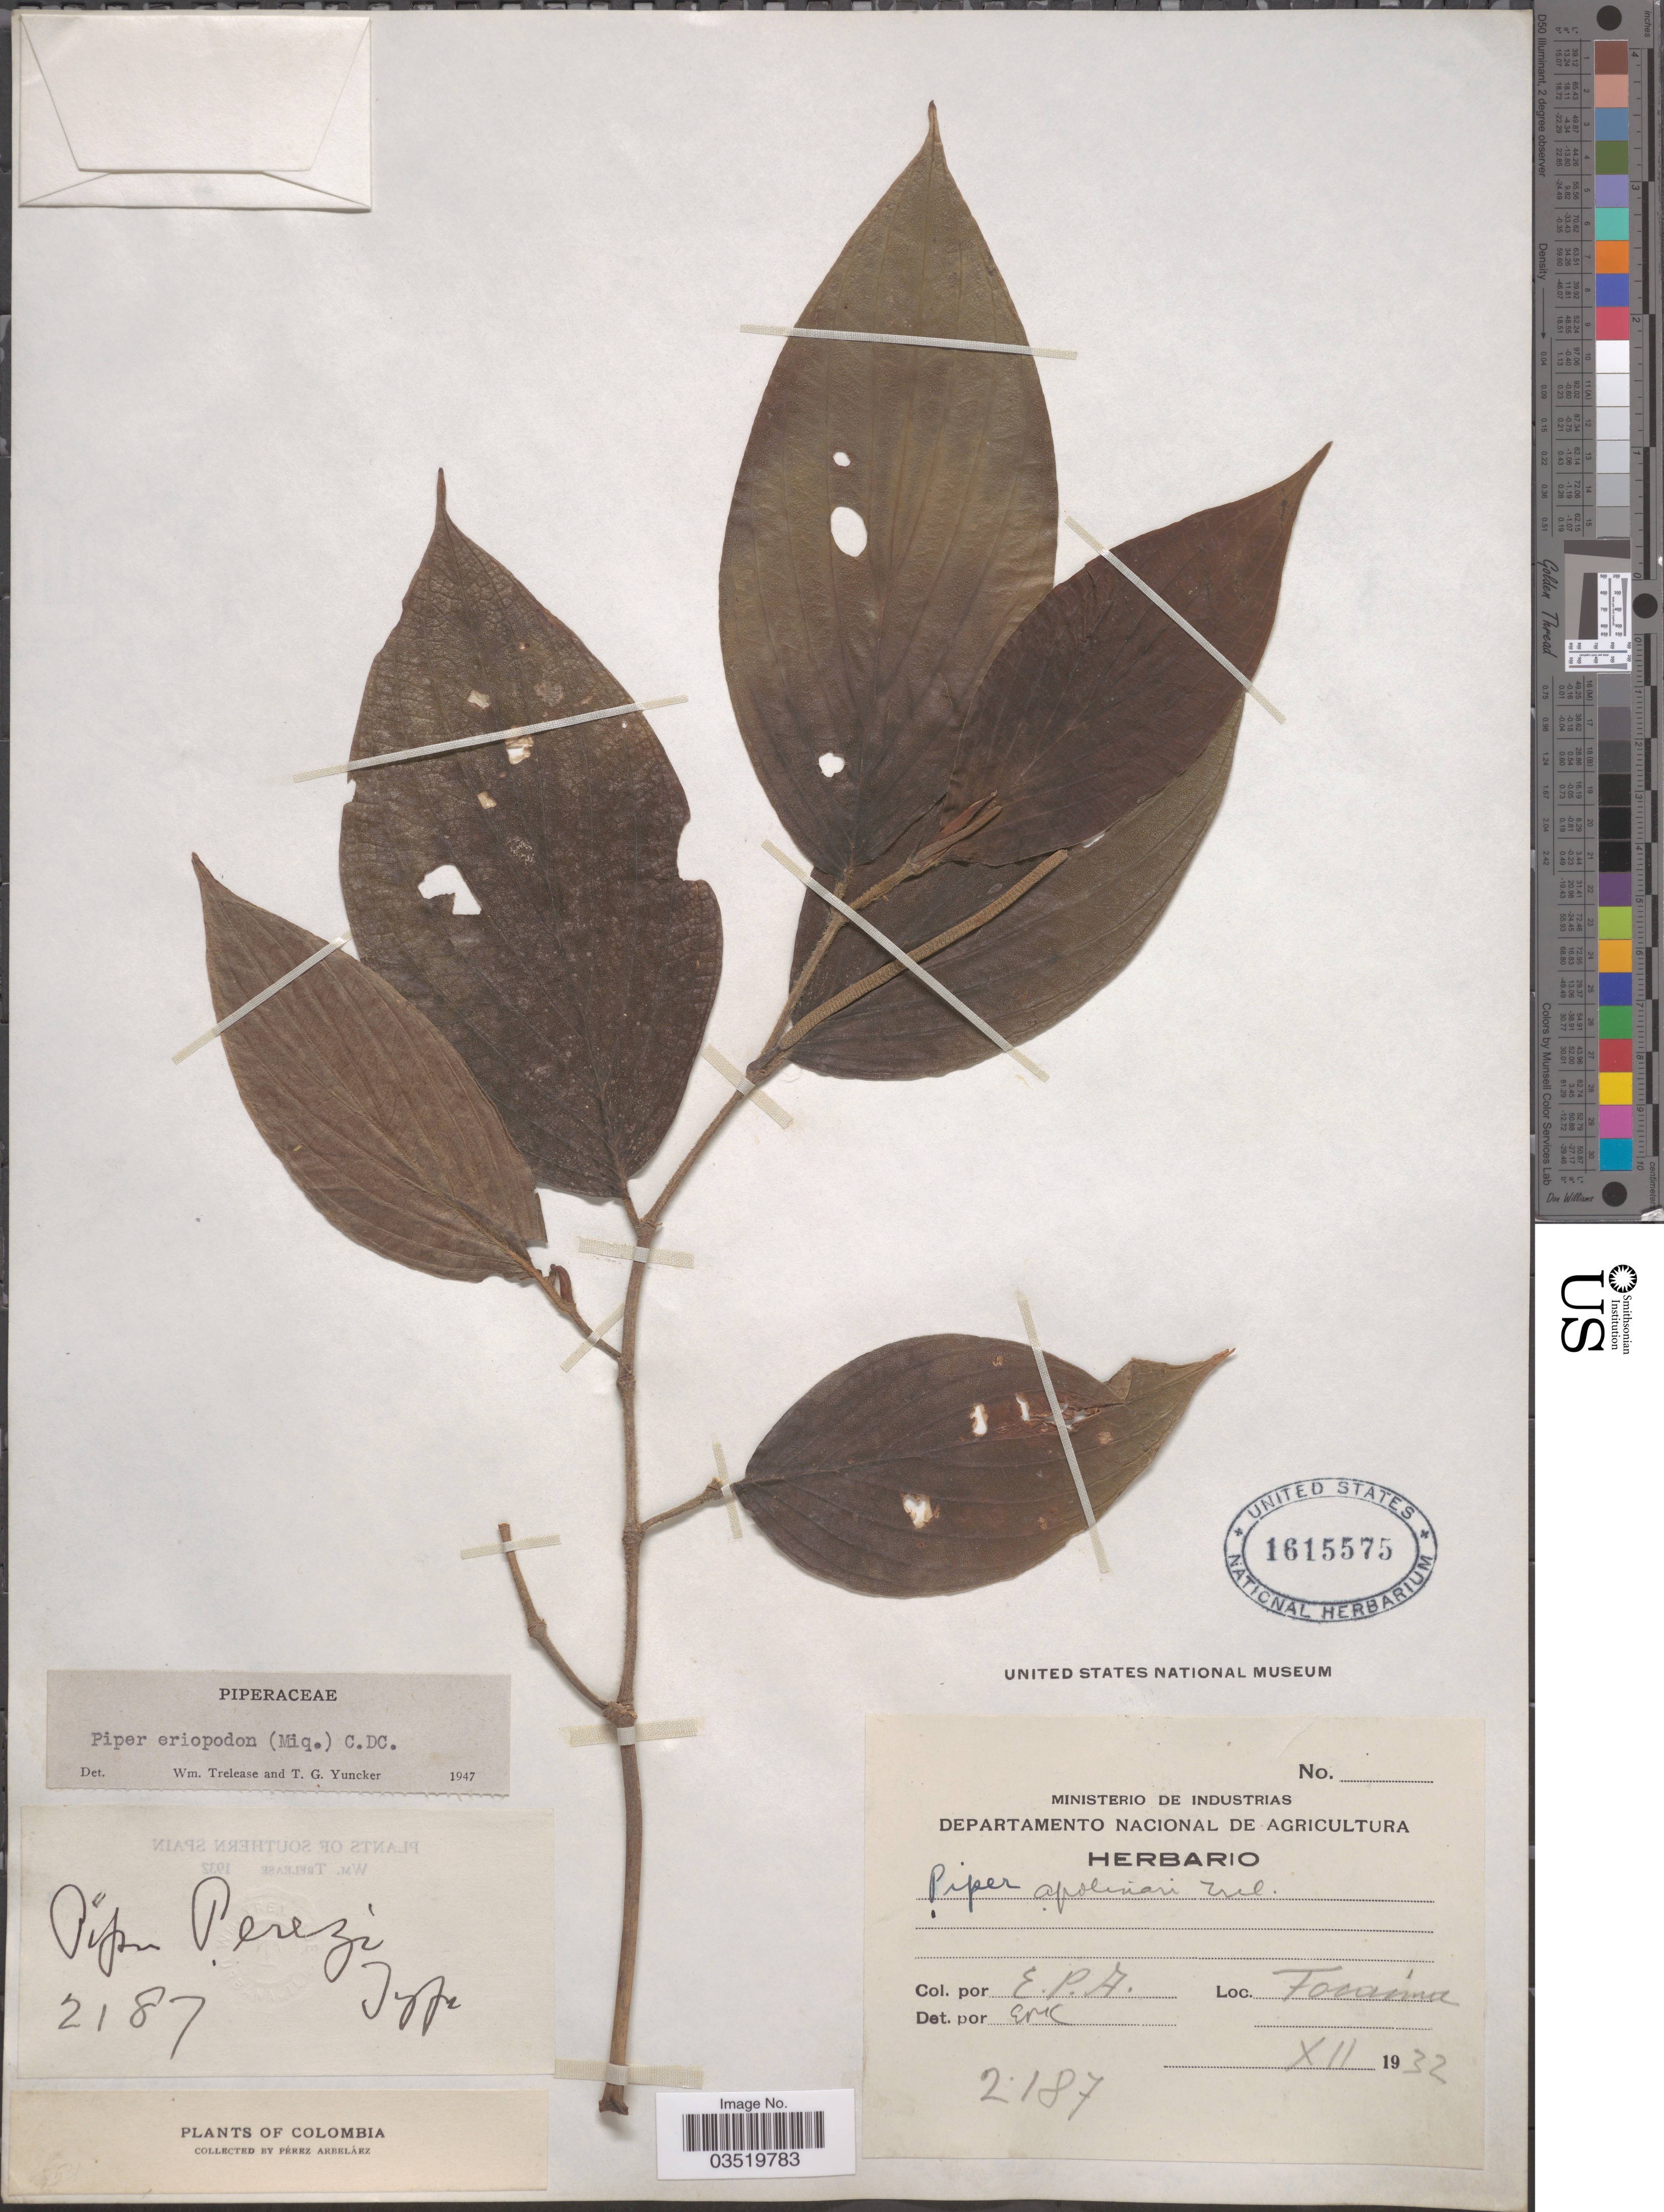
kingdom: Plantae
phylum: Tracheophyta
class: Magnoliopsida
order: Piperales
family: Piperaceae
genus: Piper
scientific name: Piper eriopodon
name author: C. DC.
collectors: E. Pérez Arbeláez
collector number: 2187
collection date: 1932-12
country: Colombia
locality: Tocaima.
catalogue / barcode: US 1615575